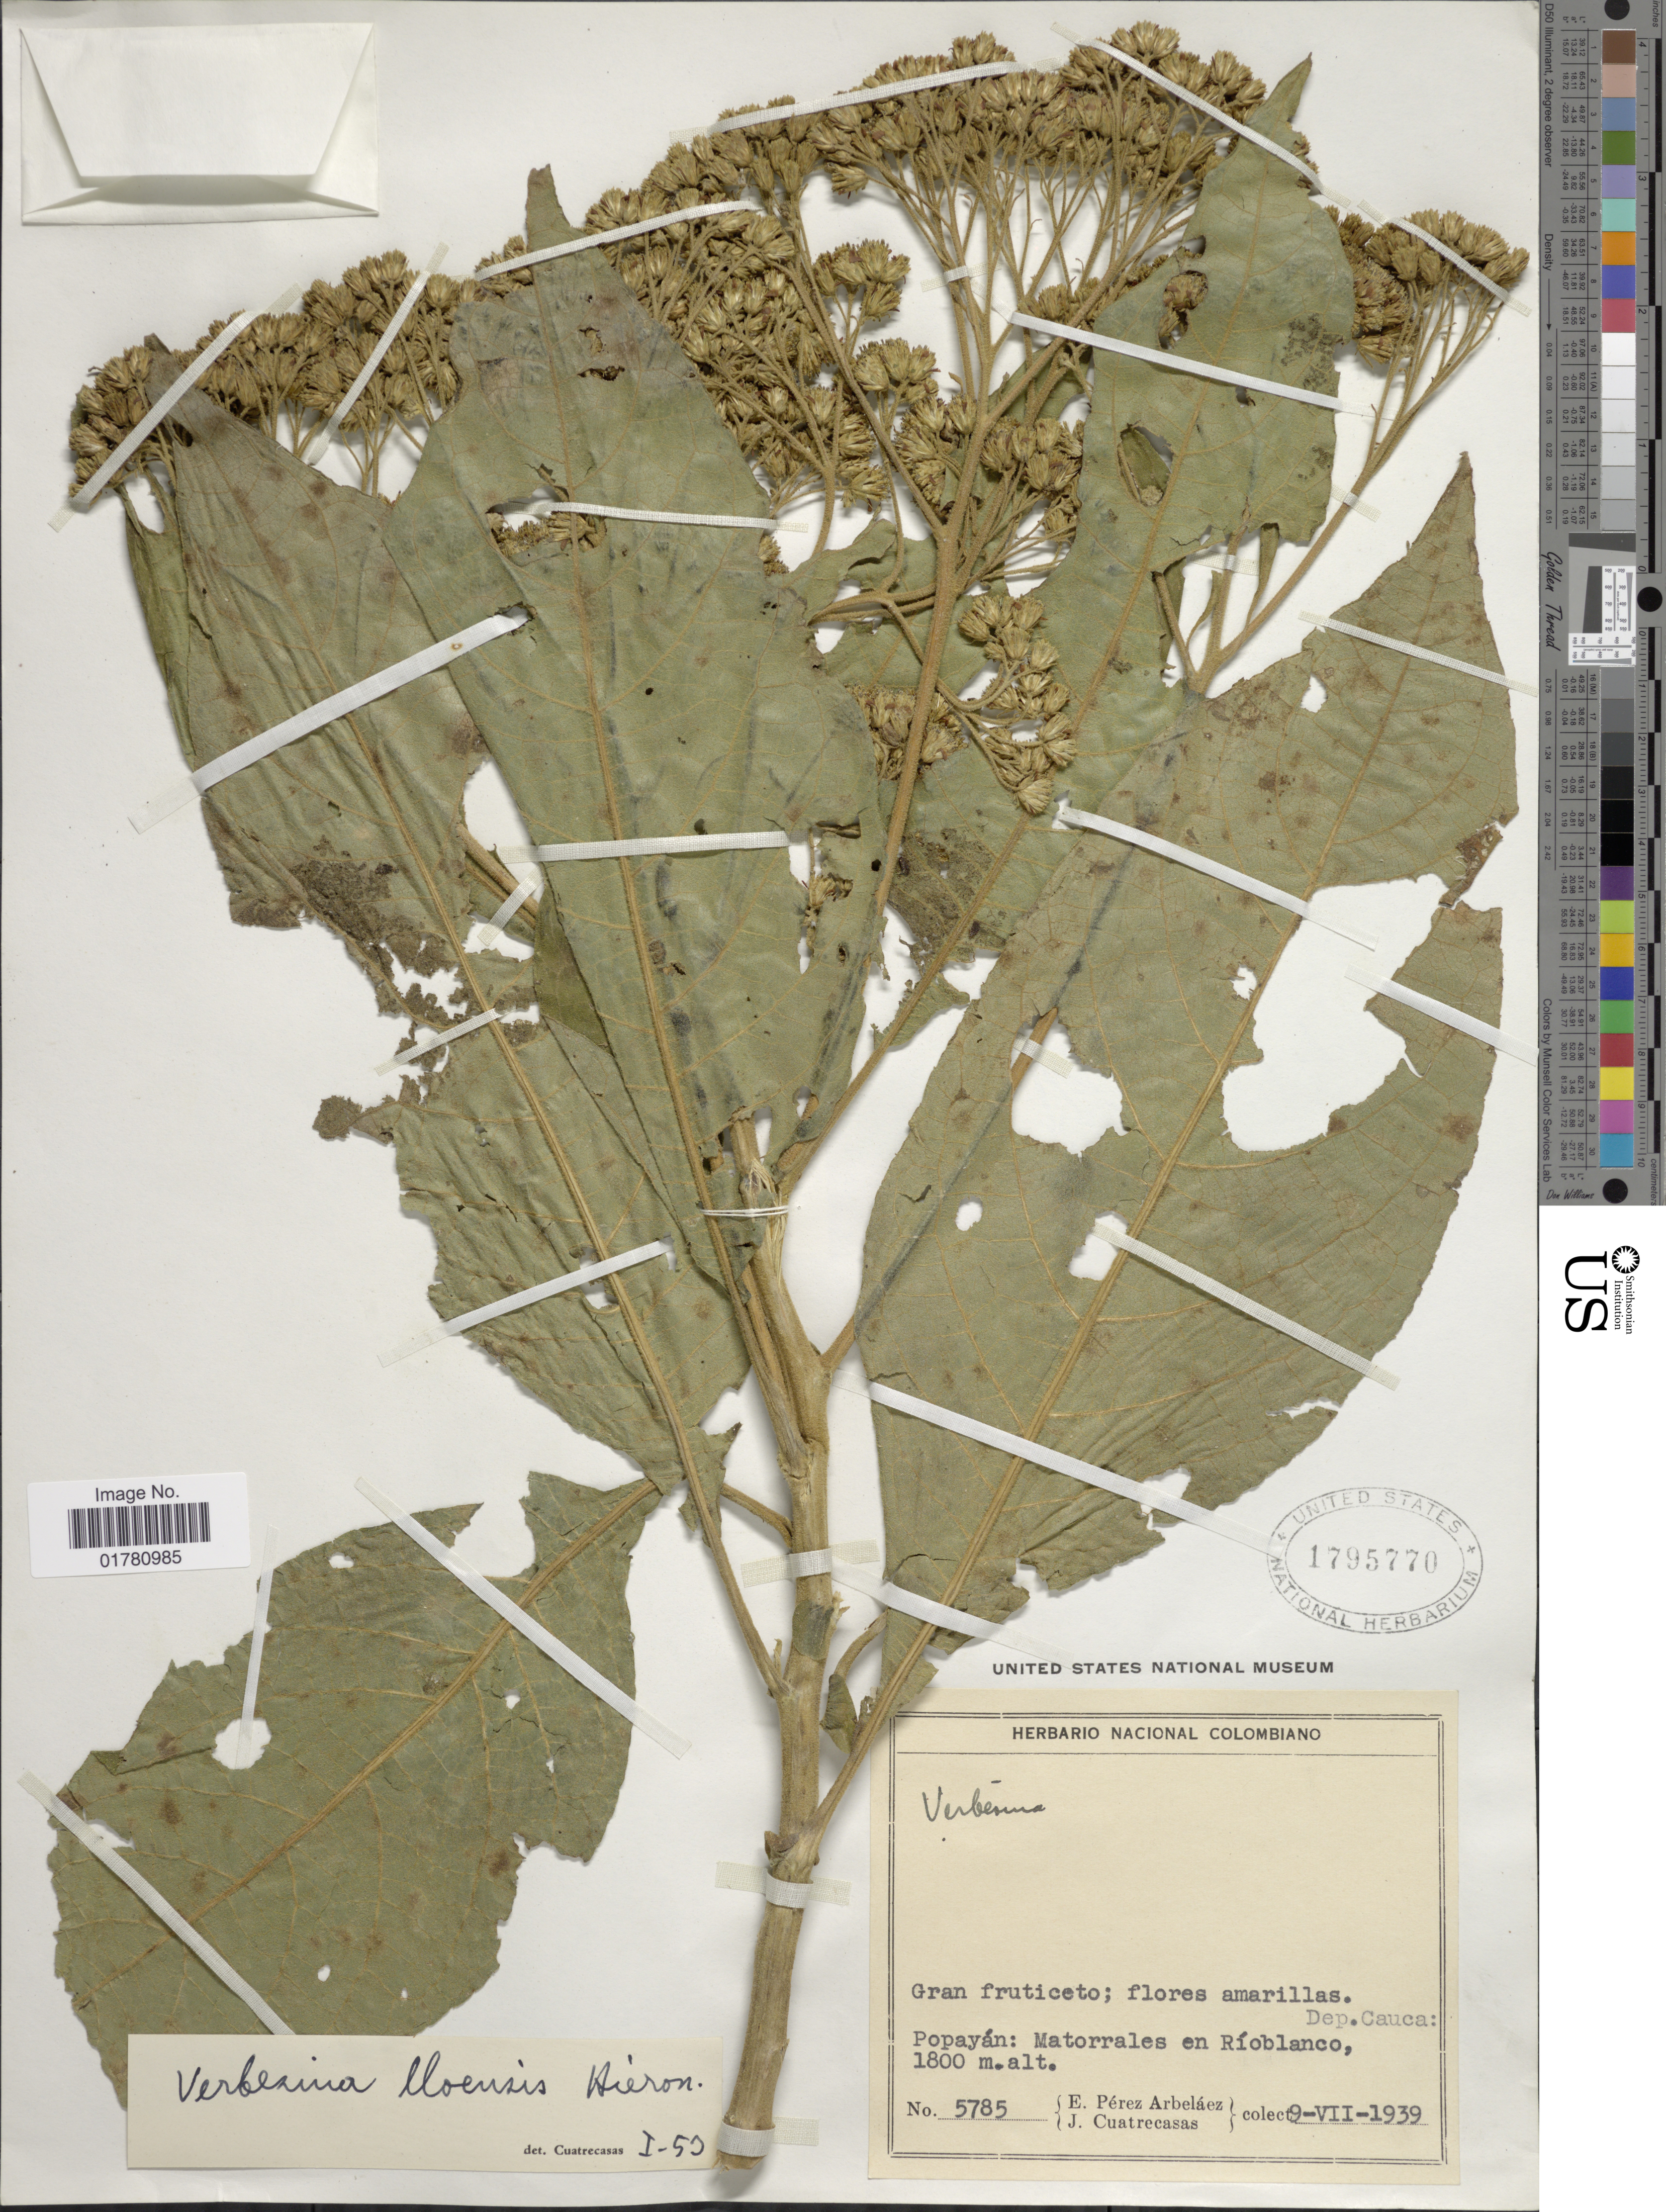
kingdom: Plantae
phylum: Tracheophyta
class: Magnoliopsida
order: Asterales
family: Asteraceae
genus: Verbesina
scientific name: Verbesina lloensis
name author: Hieron.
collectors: E. Pérez Arbeláez & J. Cuatrecasas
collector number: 5785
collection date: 1939-07-09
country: Colombia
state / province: Cauca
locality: Dep: Popayán: Matorrales en Ríoblanco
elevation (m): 1800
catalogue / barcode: US 1795770